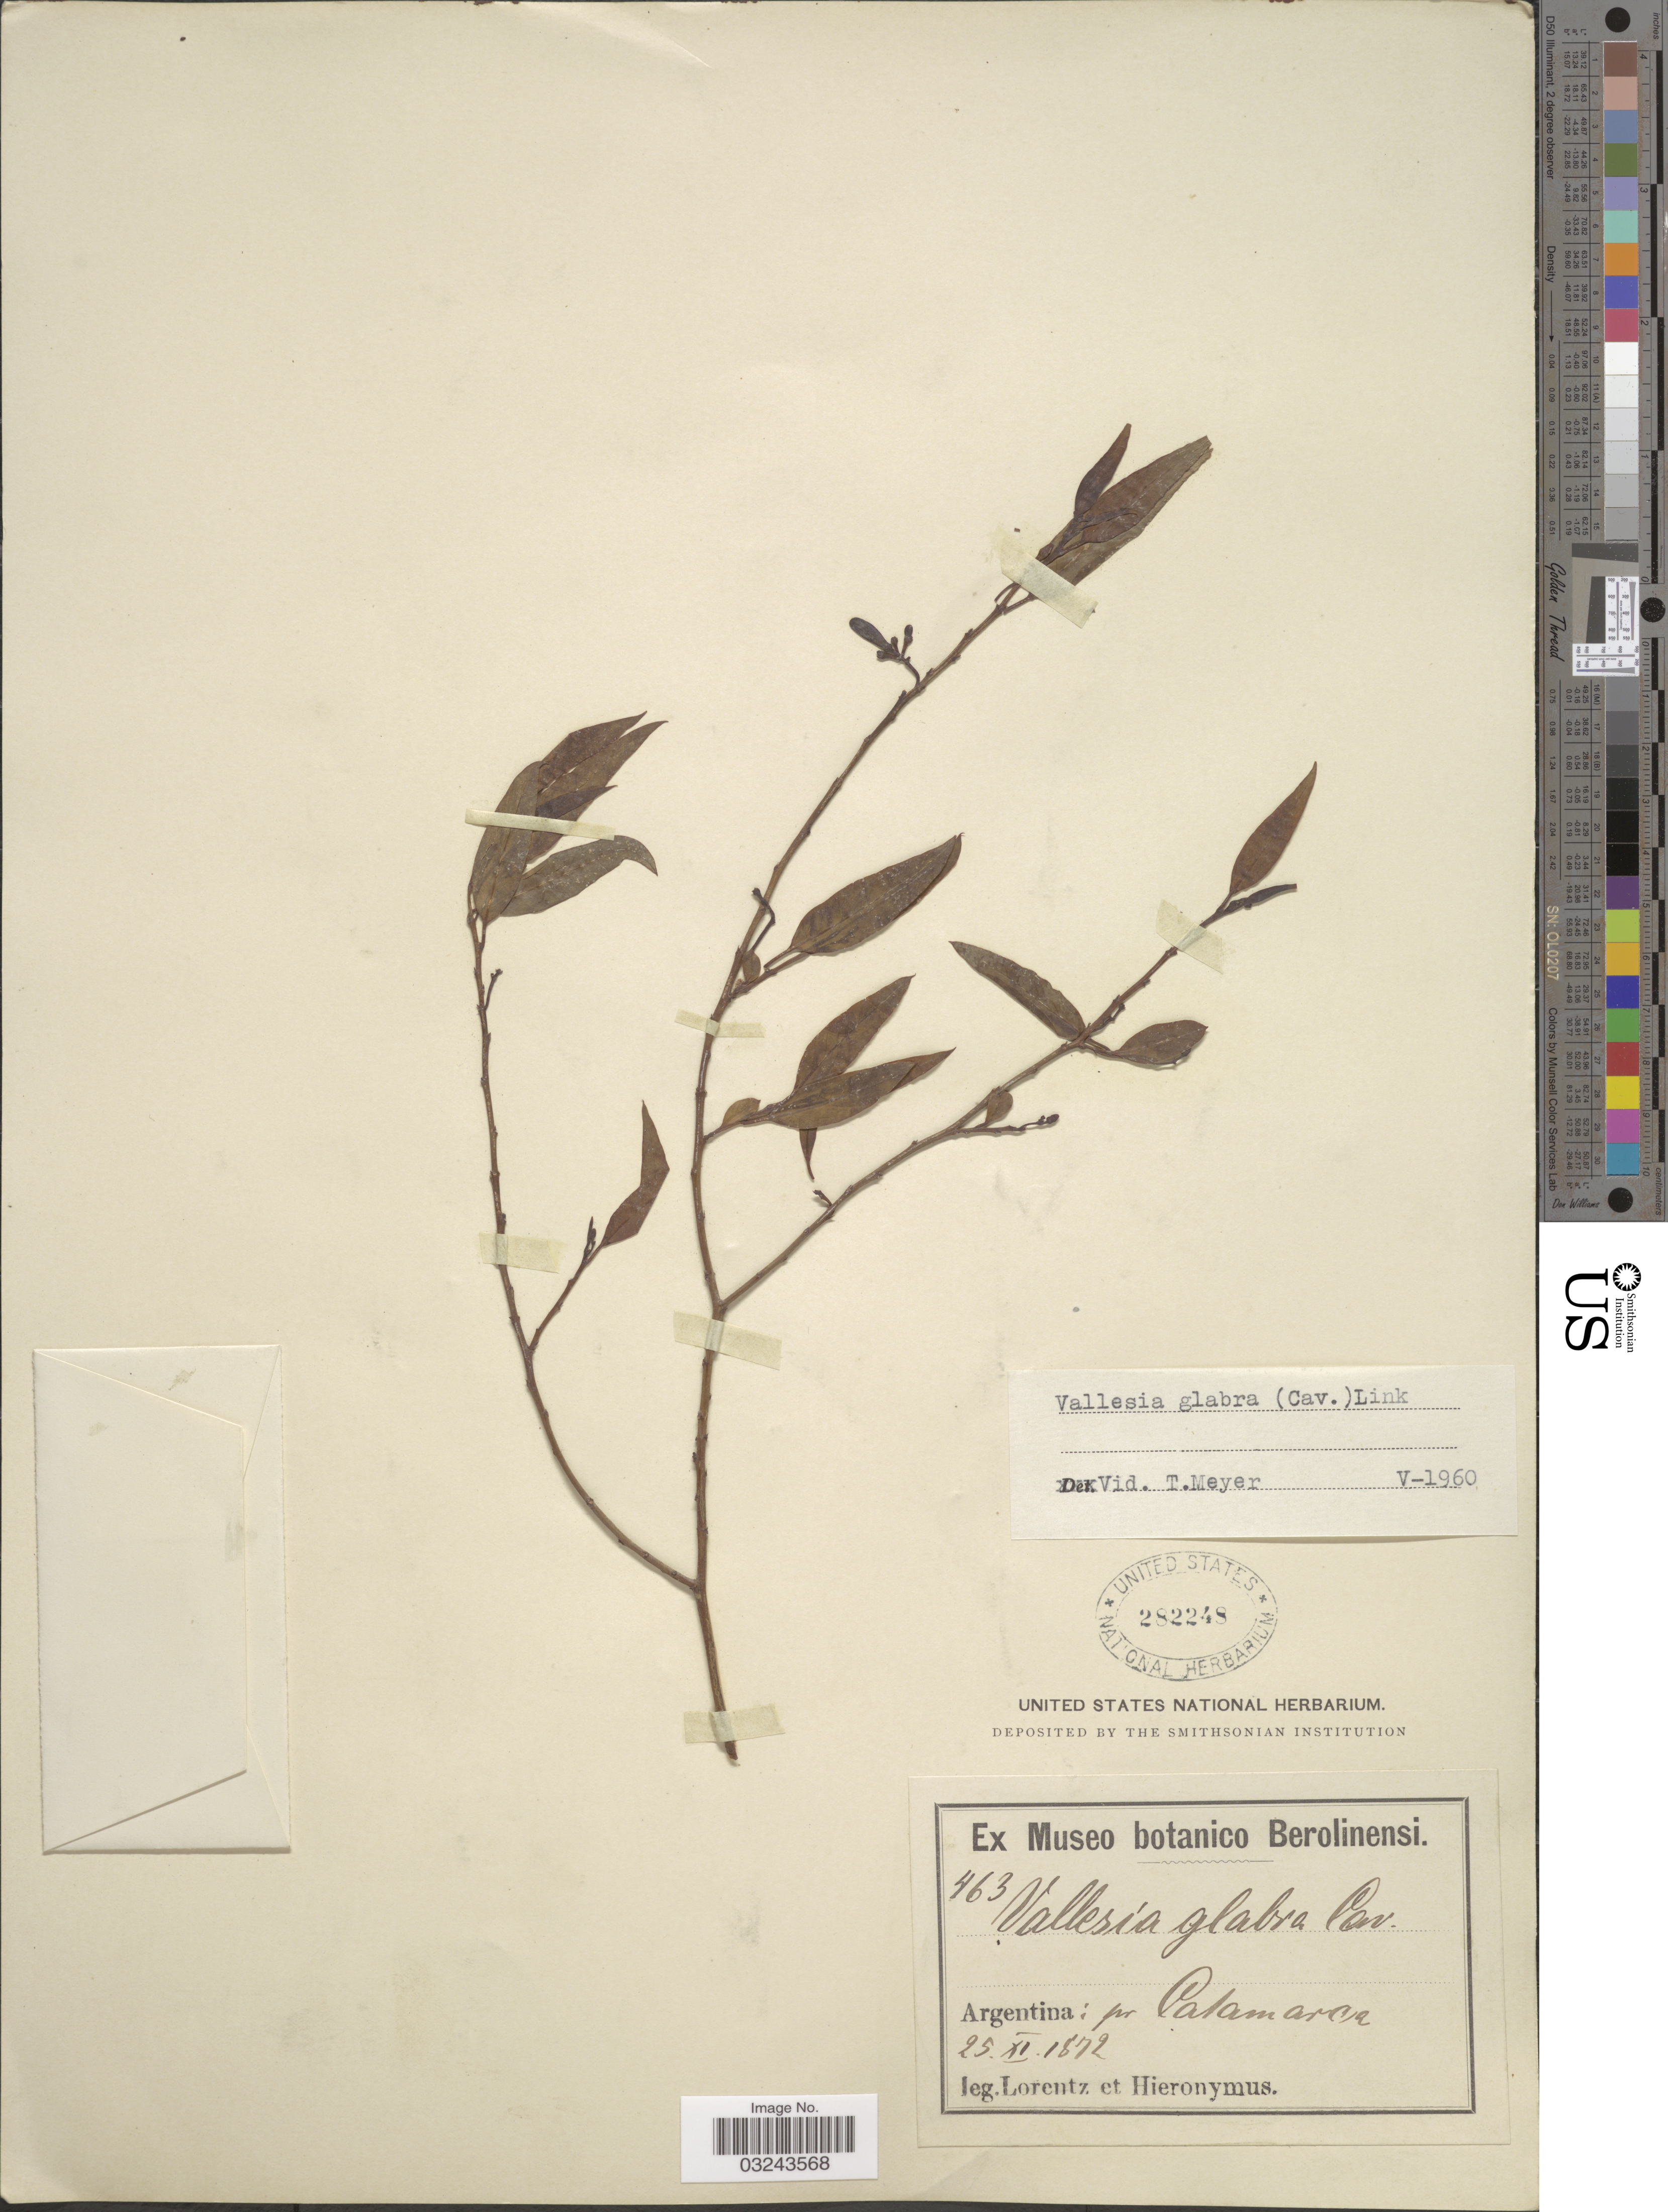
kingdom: Plantae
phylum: Tracheophyta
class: Magnoliopsida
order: Gentianales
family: Apocynaceae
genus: Vallesia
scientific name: Vallesia glabra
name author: (Cav.) Link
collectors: -. Lorentz & -. Hieronymus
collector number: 463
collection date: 1872-11-25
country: Argentina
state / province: Catamarca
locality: Pr. Catamarca.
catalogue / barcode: US 282248